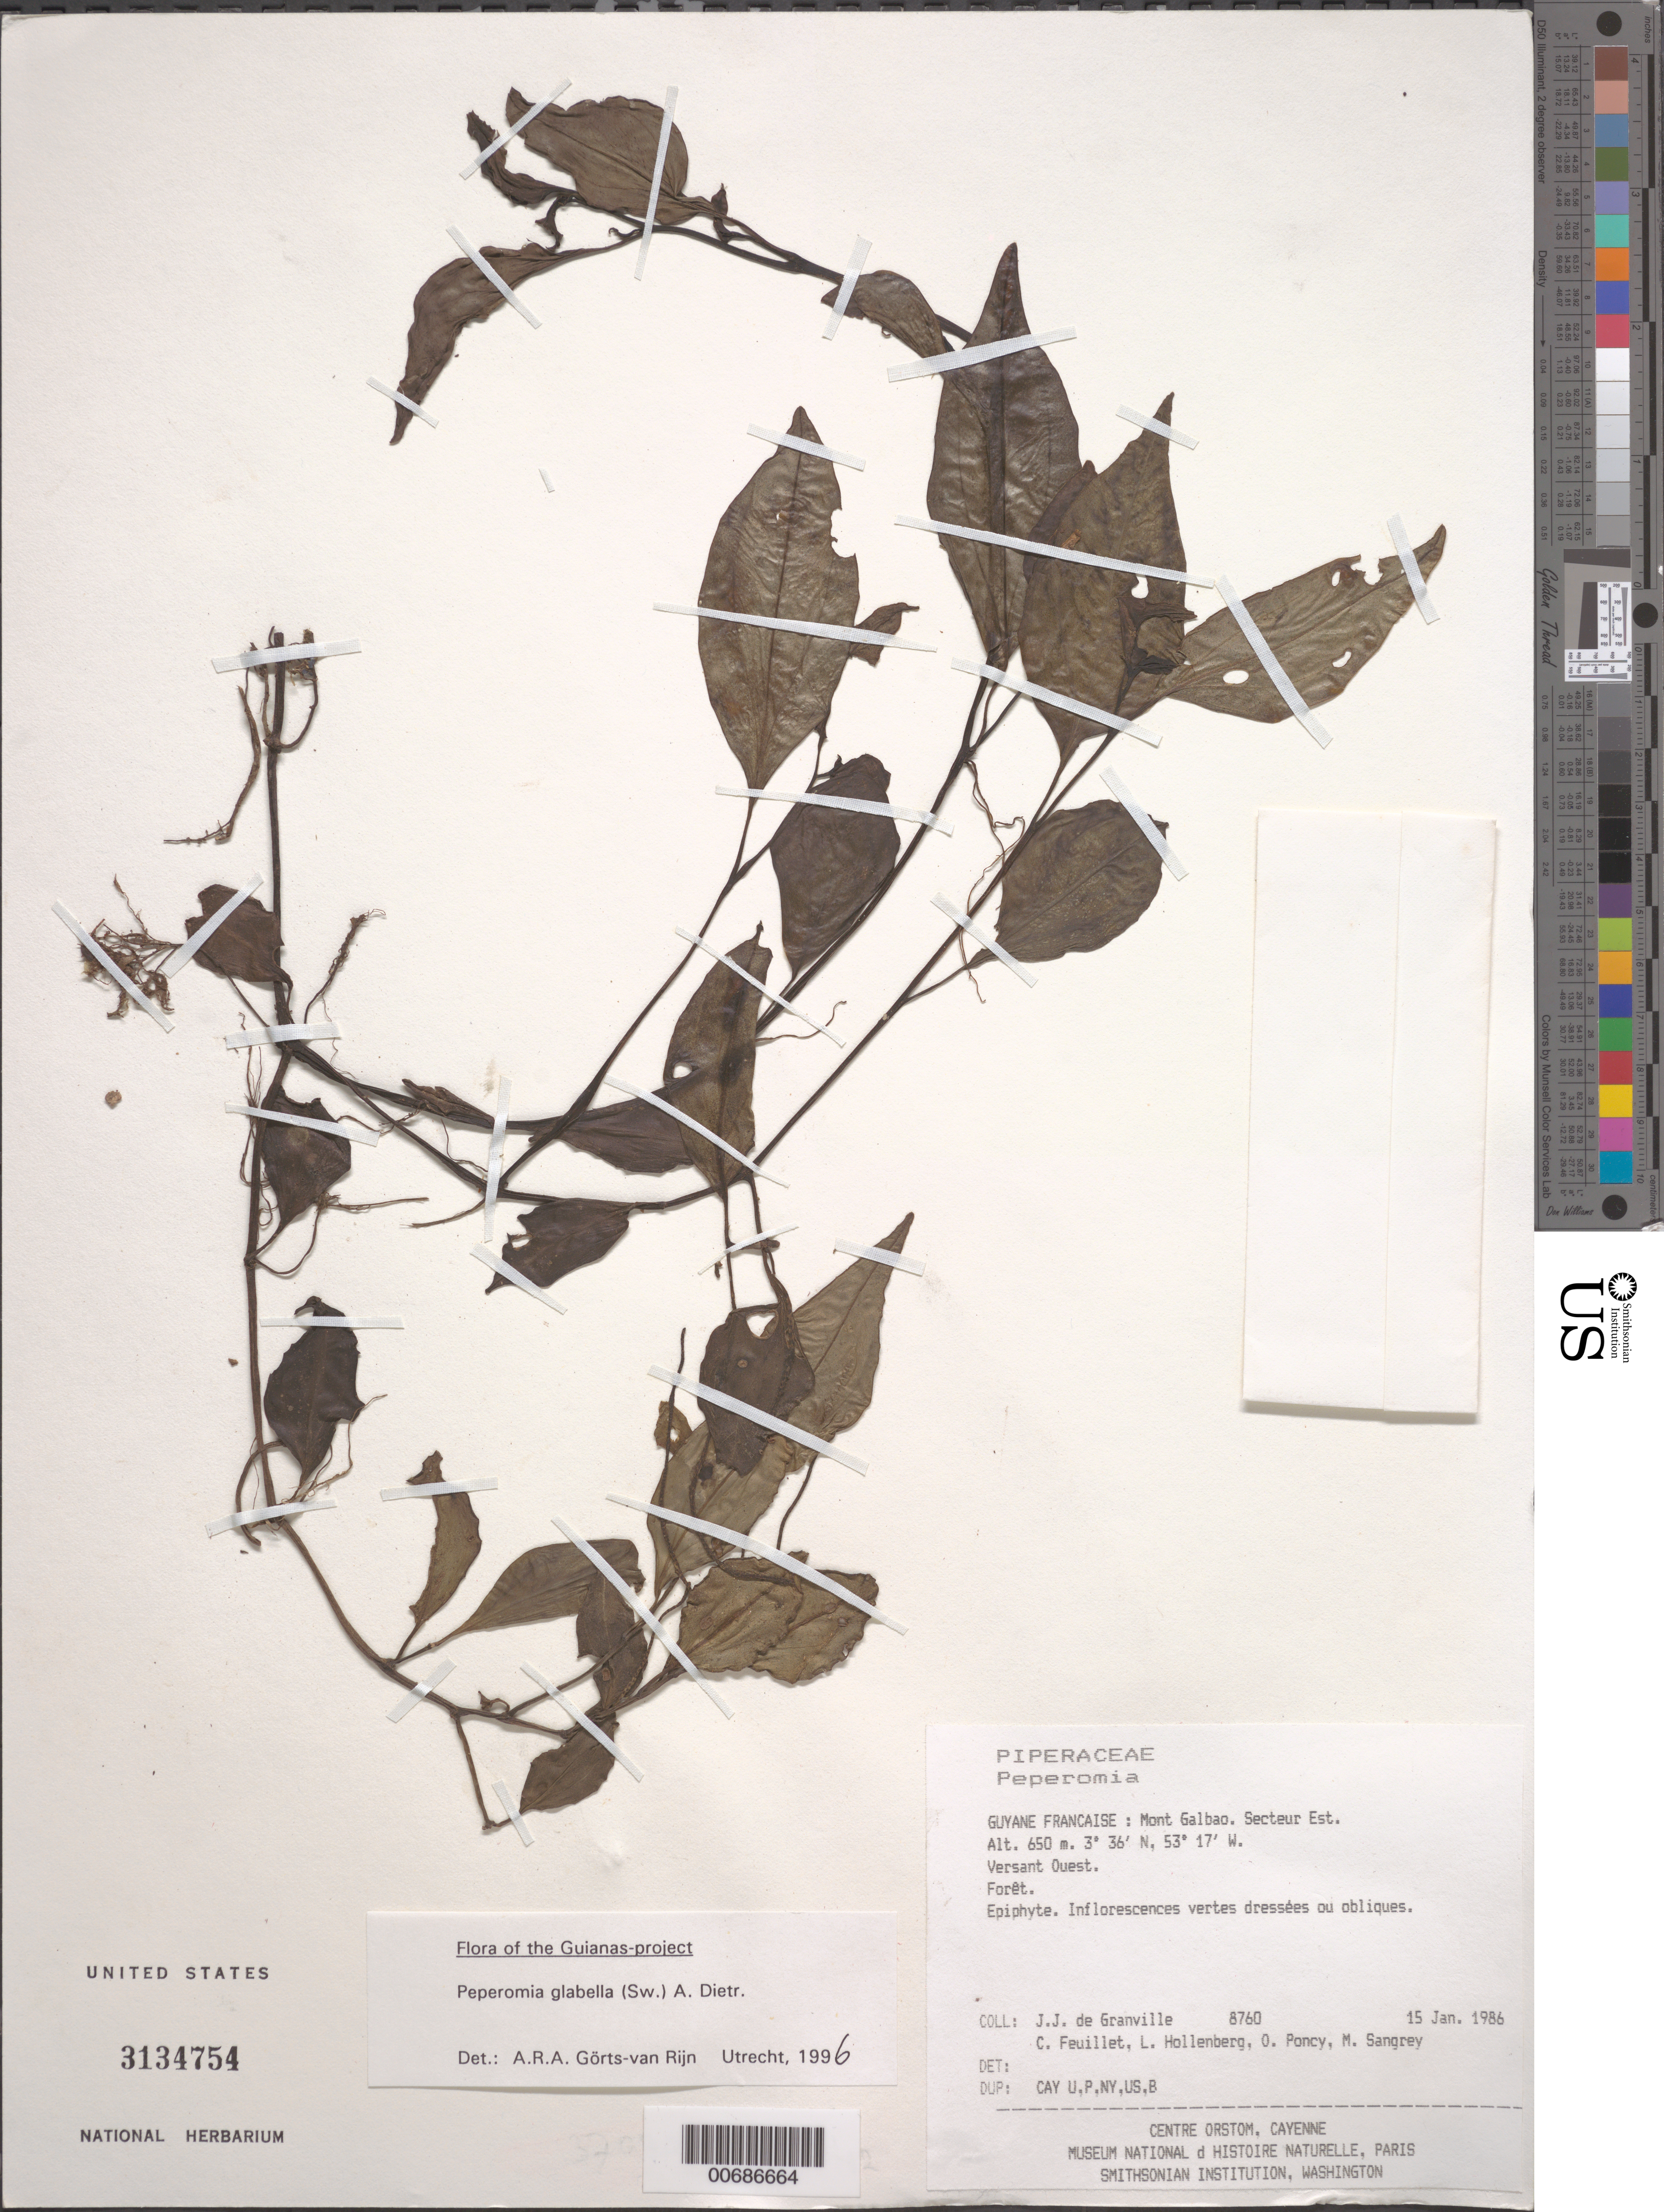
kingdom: Plantae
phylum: Tracheophyta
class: Magnoliopsida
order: Piperales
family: Piperaceae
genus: Peperomia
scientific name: Peperomia glabella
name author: (Sw.) A. Dietr.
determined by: Görts-van Rijn, A. R. A.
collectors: J.-J. de Granville, C. Feuillet, L. Hollenberg, O. Poncy & M. S. Sangrey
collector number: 8760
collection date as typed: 15-Jan-86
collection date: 1986-01-15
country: French Guiana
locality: Mont Galbao. Secteur Est. Versant Ouest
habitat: Forêt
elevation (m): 650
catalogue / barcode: US 3134754